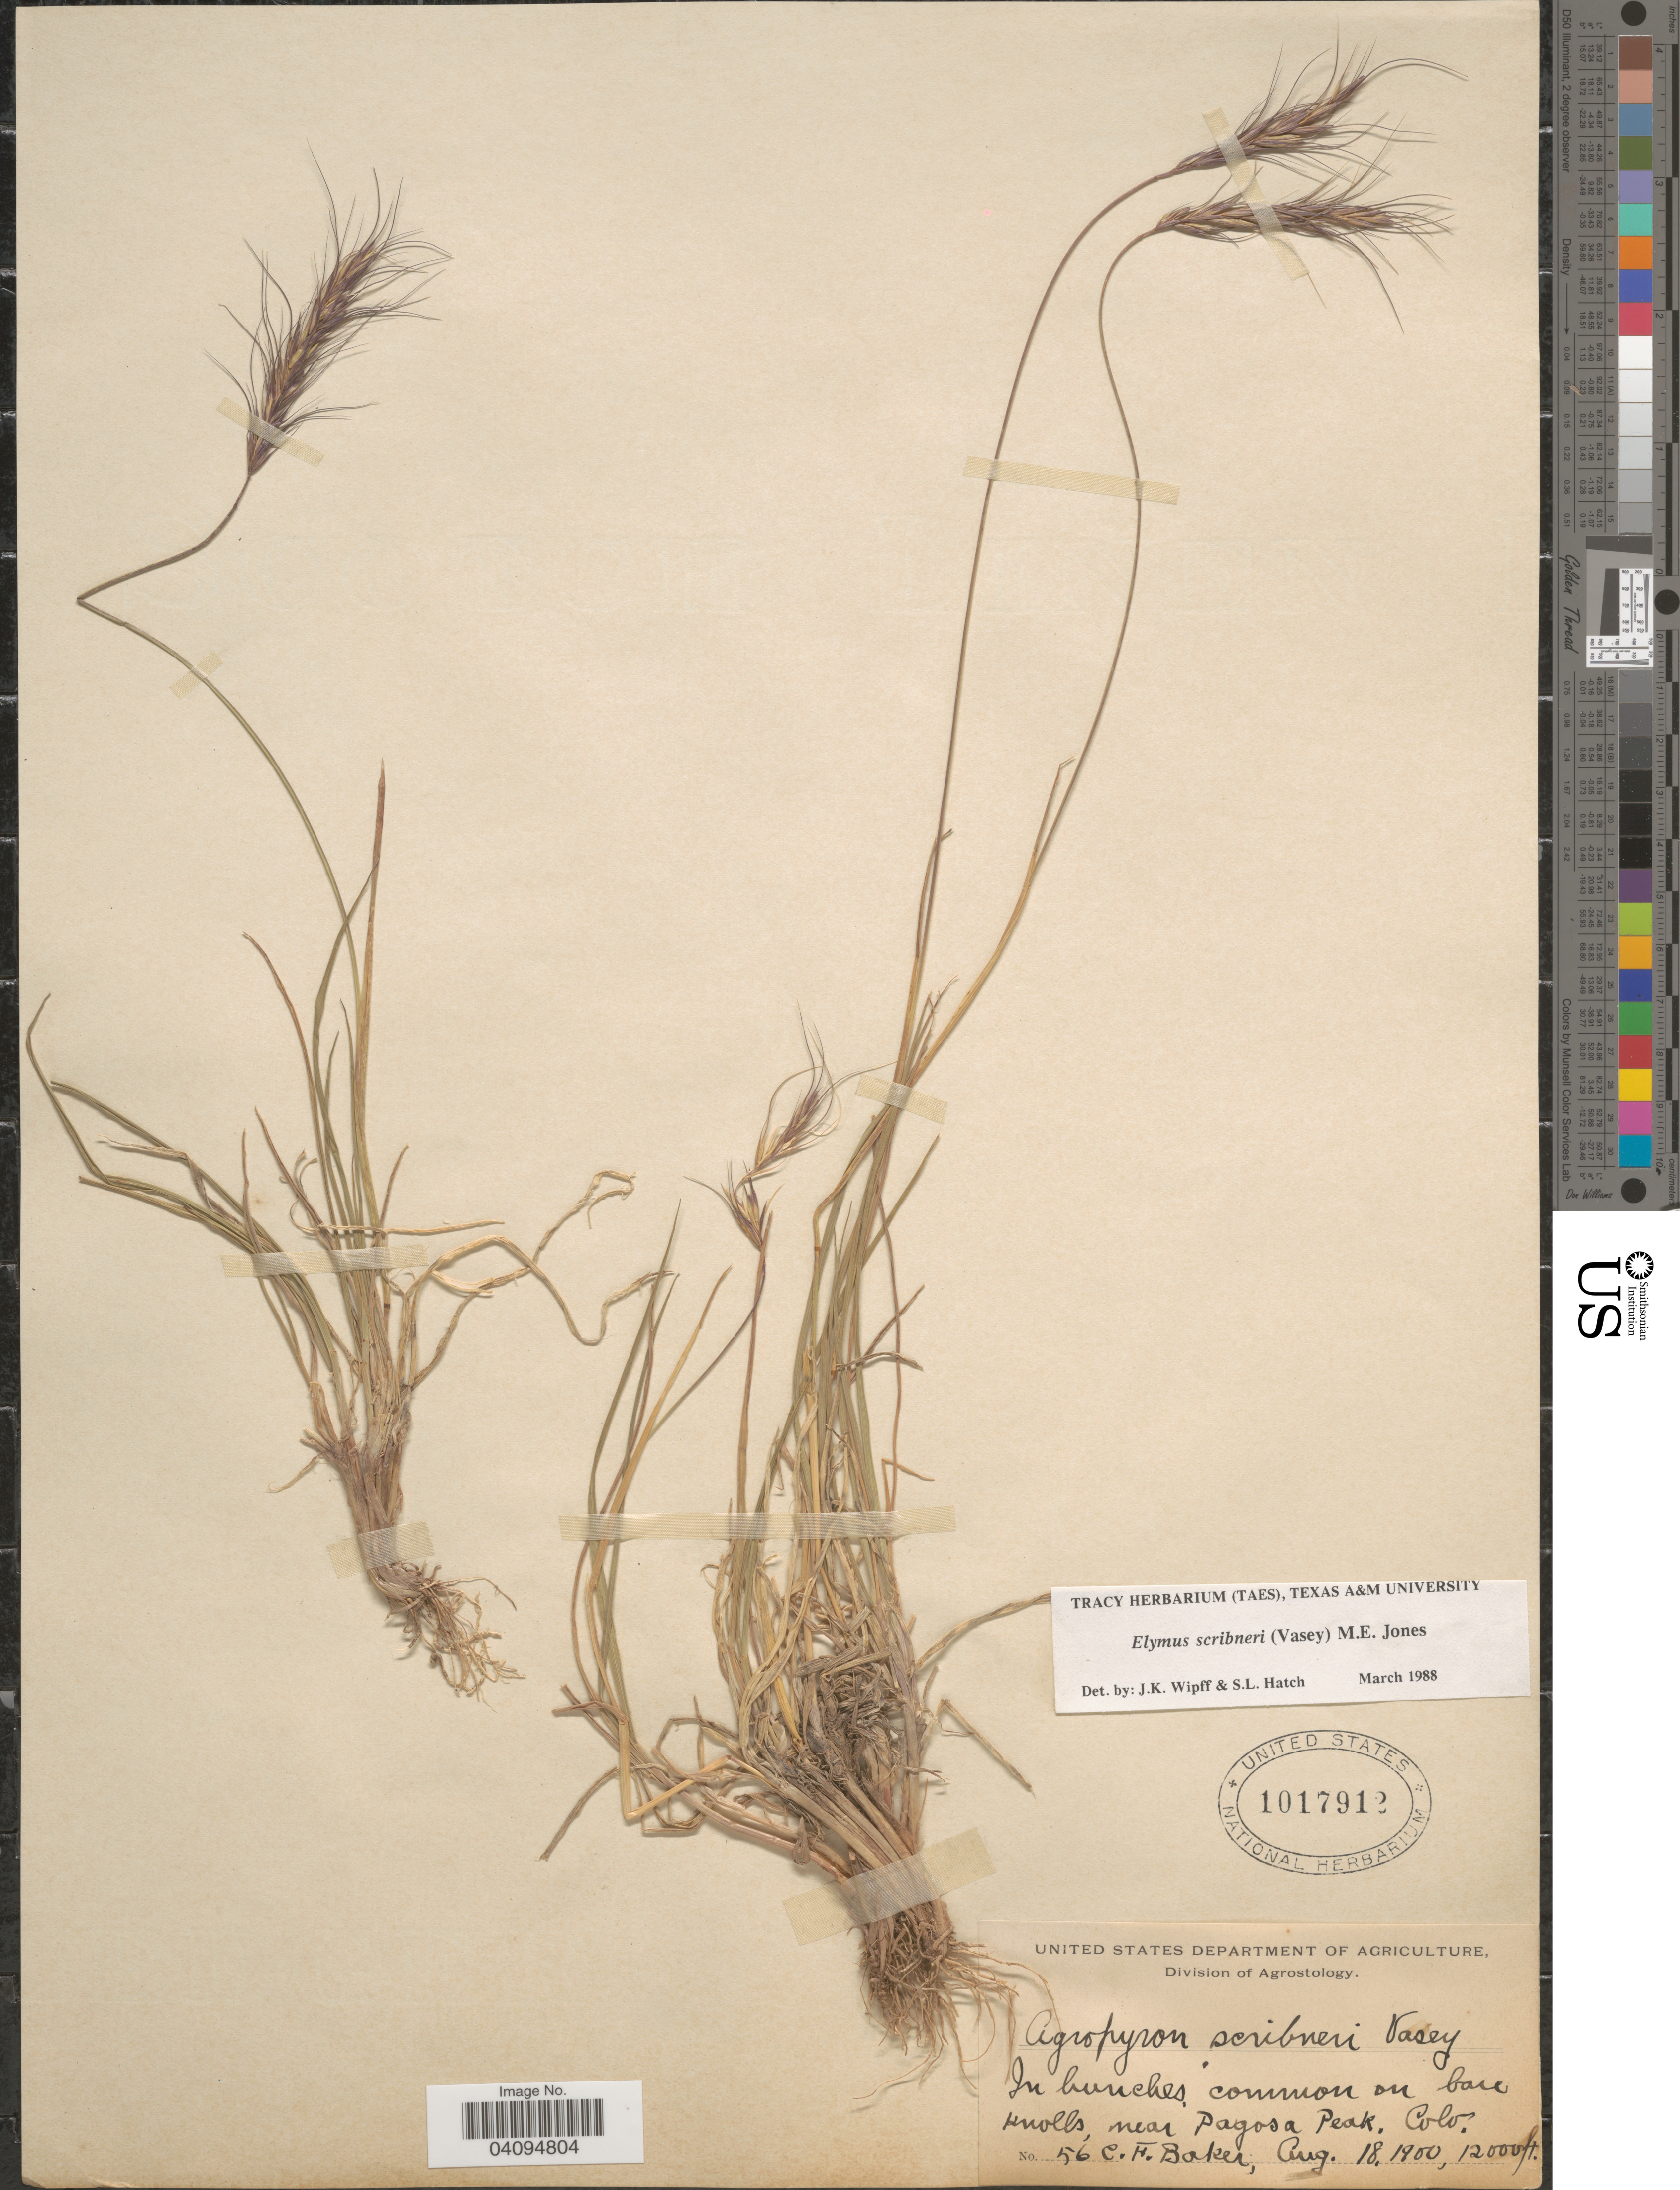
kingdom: Plantae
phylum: Tracheophyta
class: Liliopsida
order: Poales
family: Poaceae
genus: Elymus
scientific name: Elymus scribneri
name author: (Vasey) M.E. Jones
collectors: C. F. Baker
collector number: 56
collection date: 1900-08-18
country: United States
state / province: Colorado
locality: In bunches, common on bare knolls, near Pagosa Peak.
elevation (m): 3658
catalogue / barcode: US 1017912